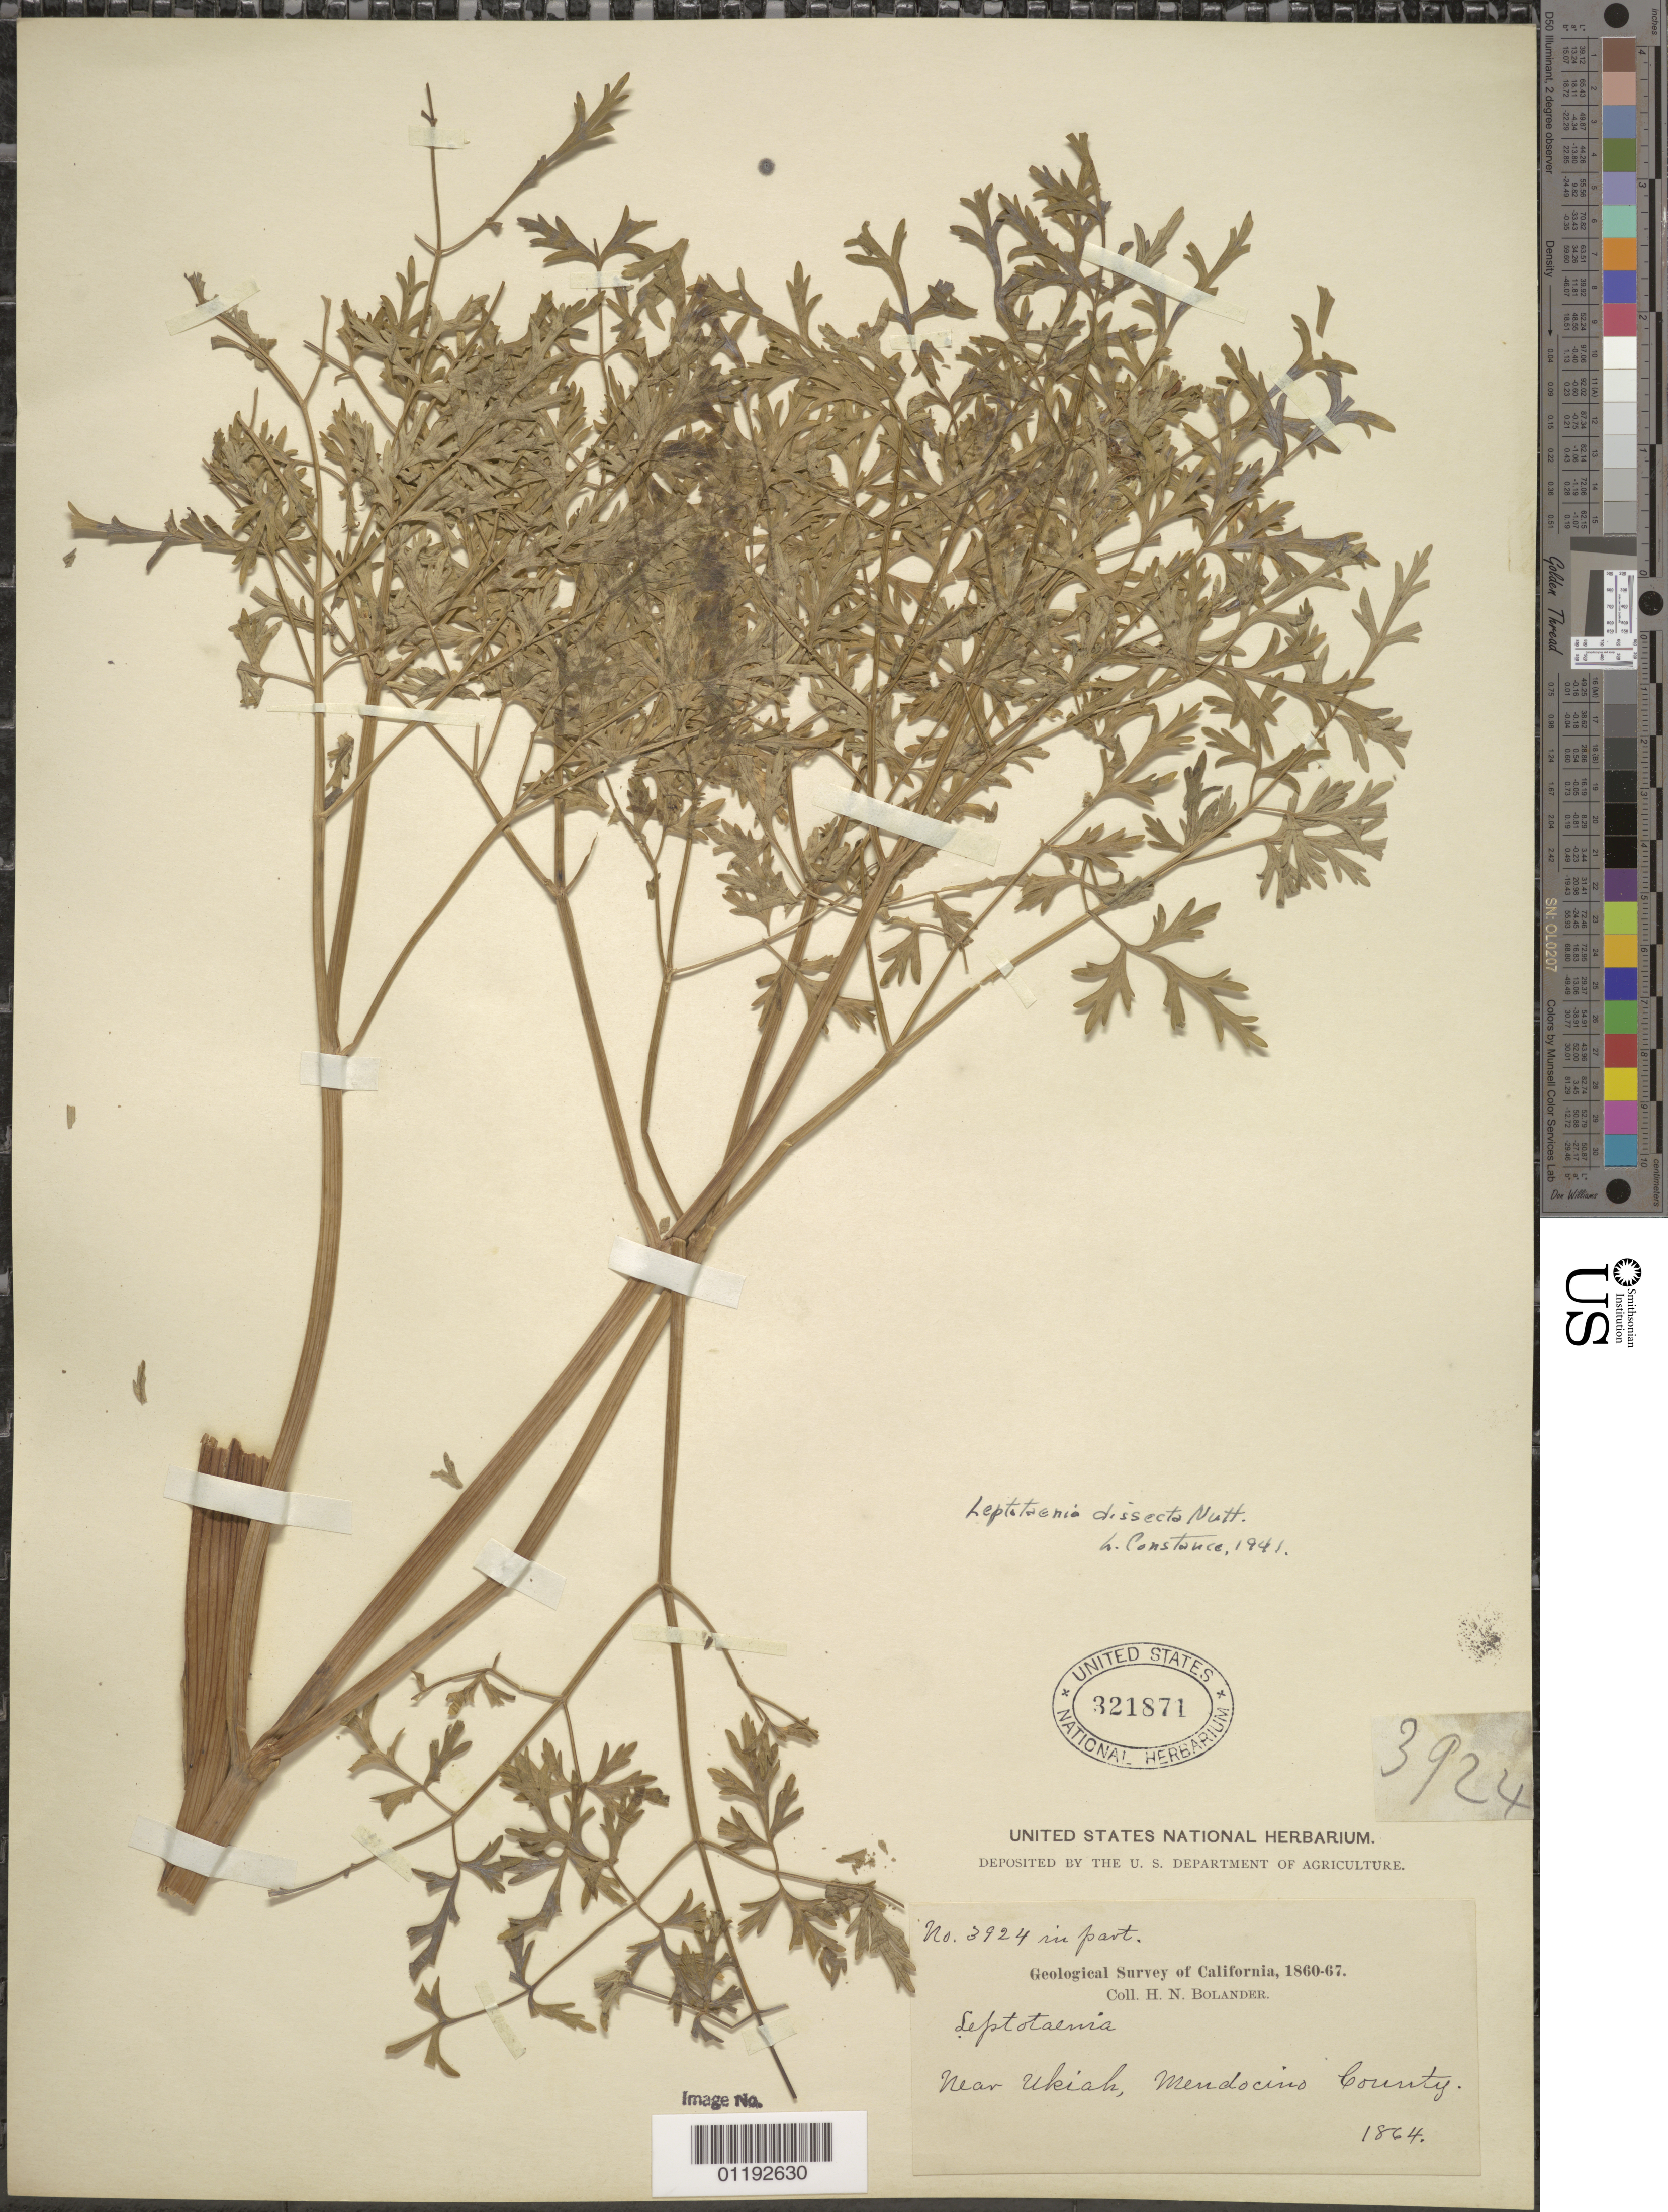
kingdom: Plantae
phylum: Tracheophyta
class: Magnoliopsida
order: Apiales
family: Apiaceae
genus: Lomatium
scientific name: Lomatium dissectum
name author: (Nutt.) Mathias & Constance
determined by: Constance, L., (UC), University of California Berkeley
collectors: H. Bolander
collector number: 3924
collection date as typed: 1864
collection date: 1864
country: United States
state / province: California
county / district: Mendocino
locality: Ukiah.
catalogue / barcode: US 321871